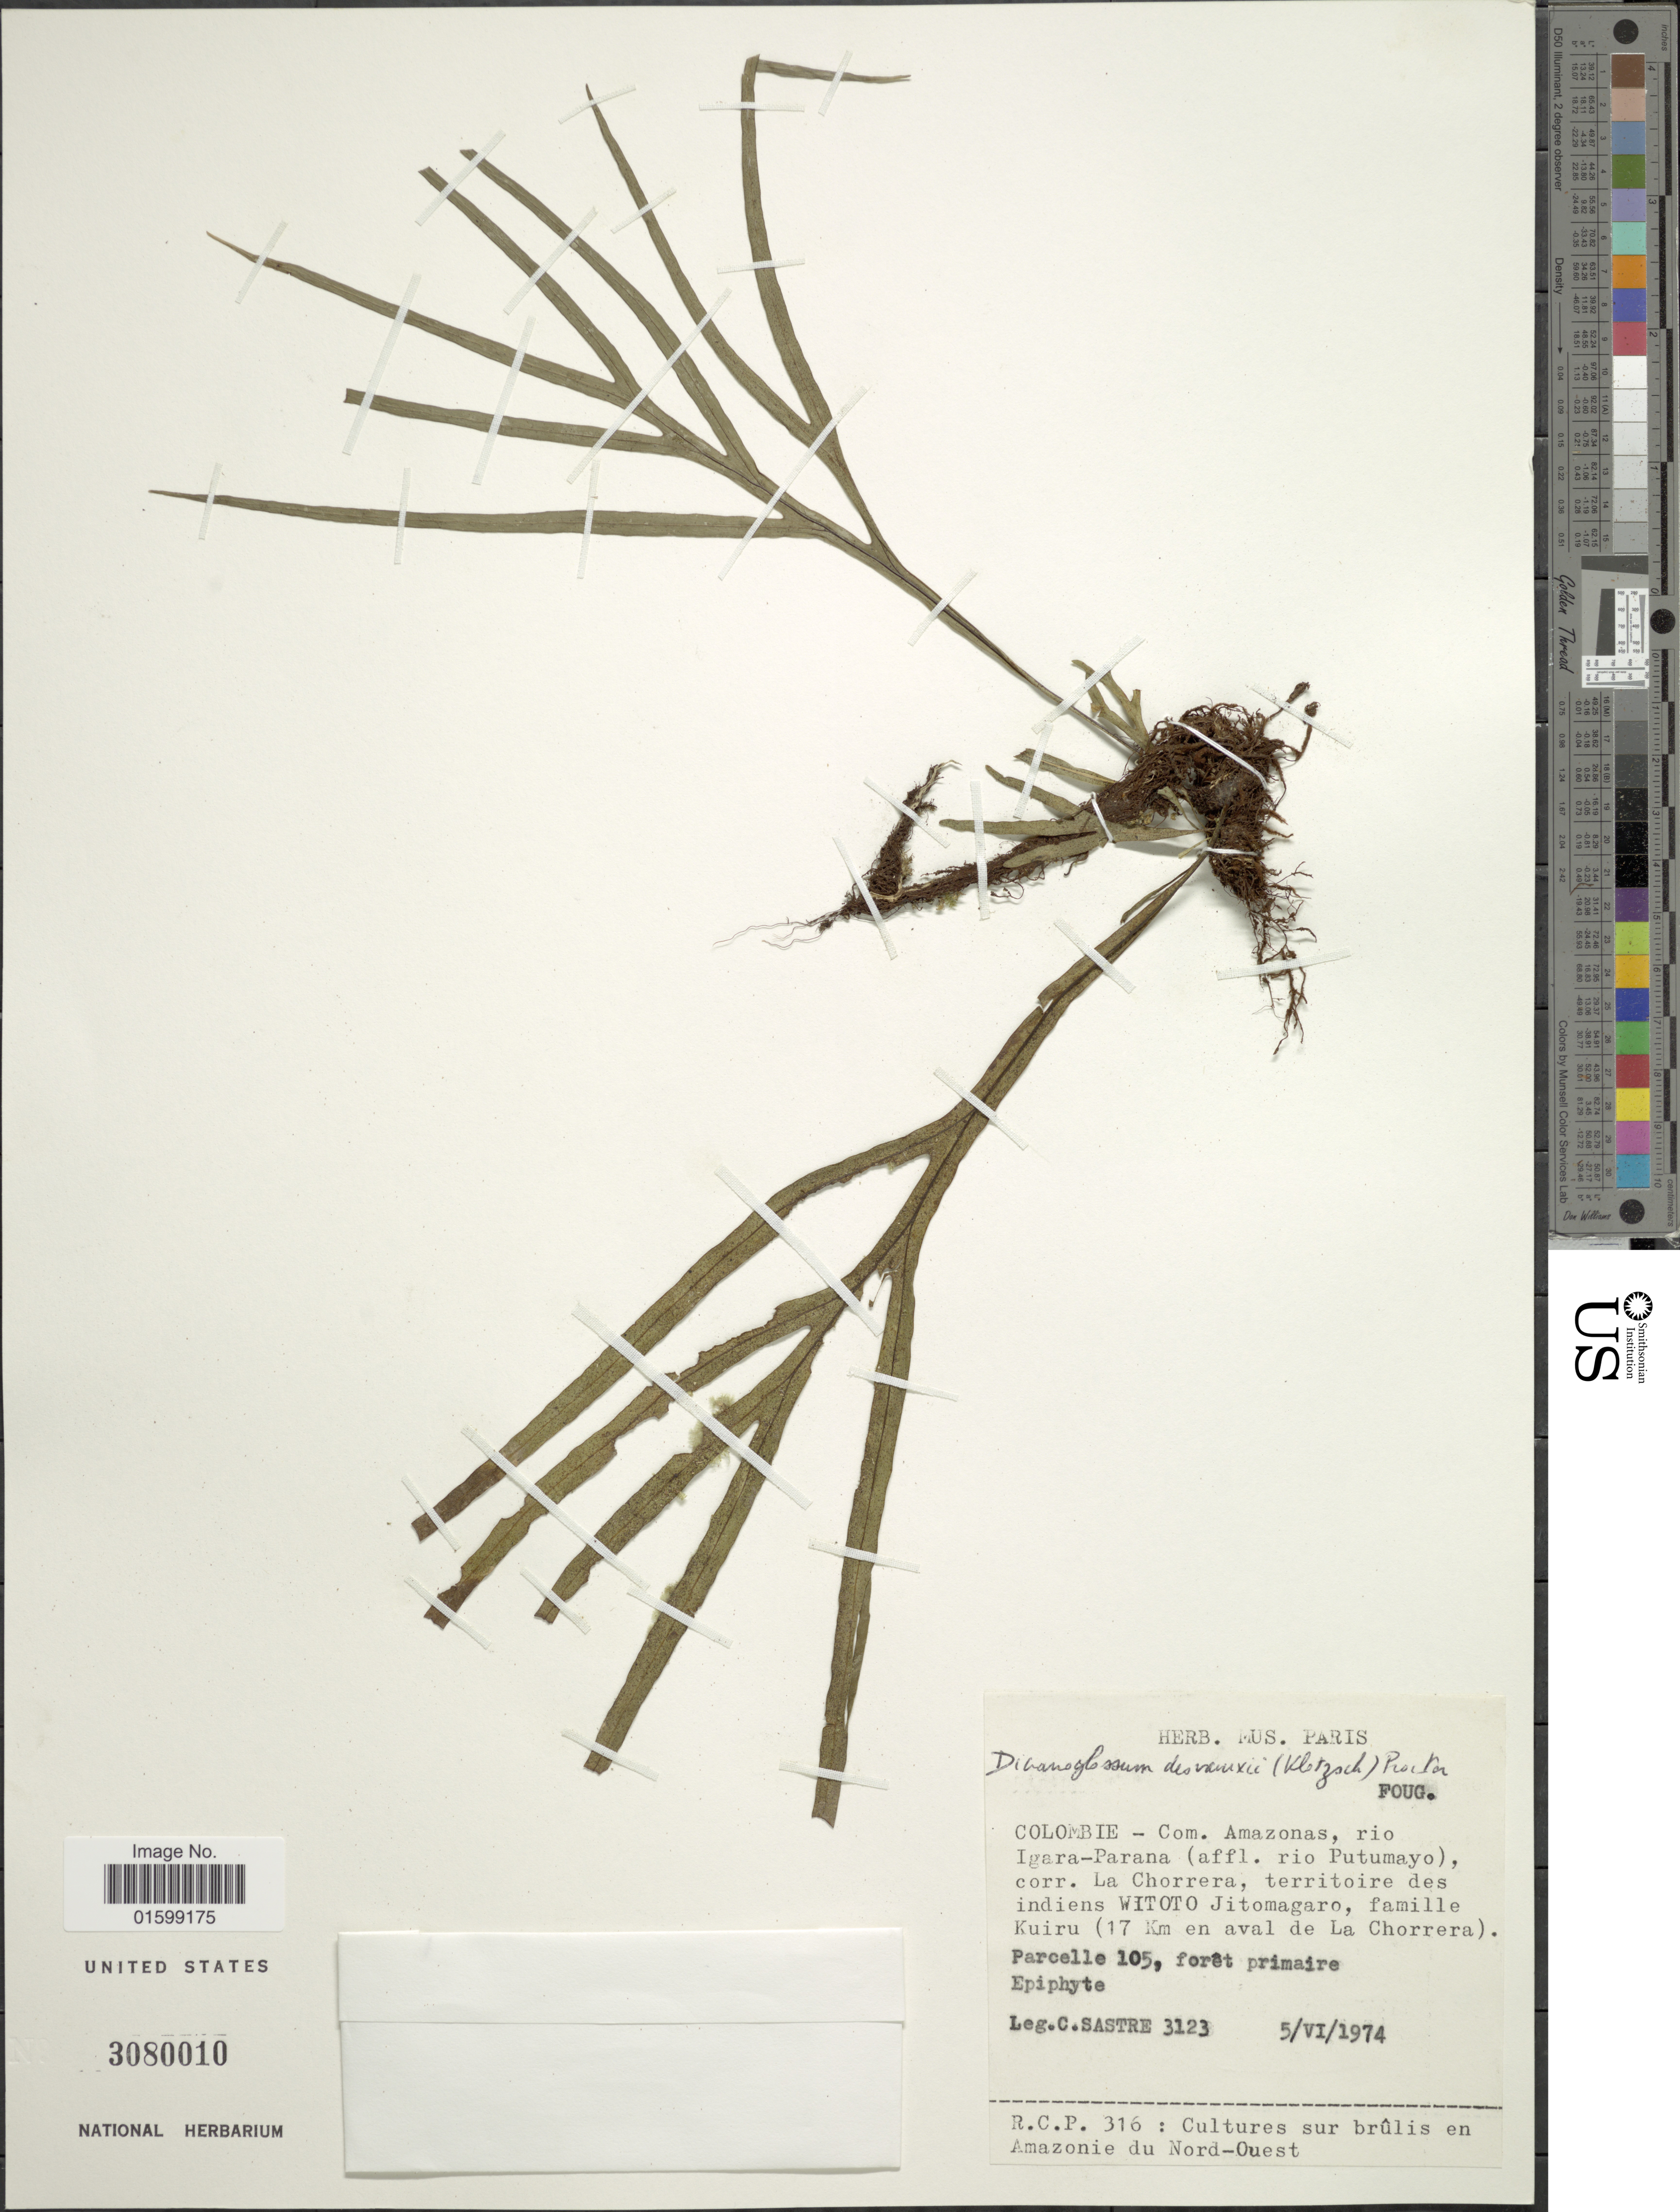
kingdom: Plantae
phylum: Tracheophyta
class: Polypodiopsida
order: Polypodiales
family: Polypodiaceae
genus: Pleopeltis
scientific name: Pleopeltis desvauxii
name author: (Klotzsch) Salino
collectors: C. Sastre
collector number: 3123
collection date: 1974-06-05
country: Colombia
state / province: Amazônas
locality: Colombie- Com. Amazonas, rio Igara-Parana (affl. rio Putuyamo), corr. La Chorrera, territoire des indiens WITOTO Jitomagaro, famille Kuiru (17 km en aval de La Chorrera), Parcelle 105, forêt primaire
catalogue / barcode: US 3080010